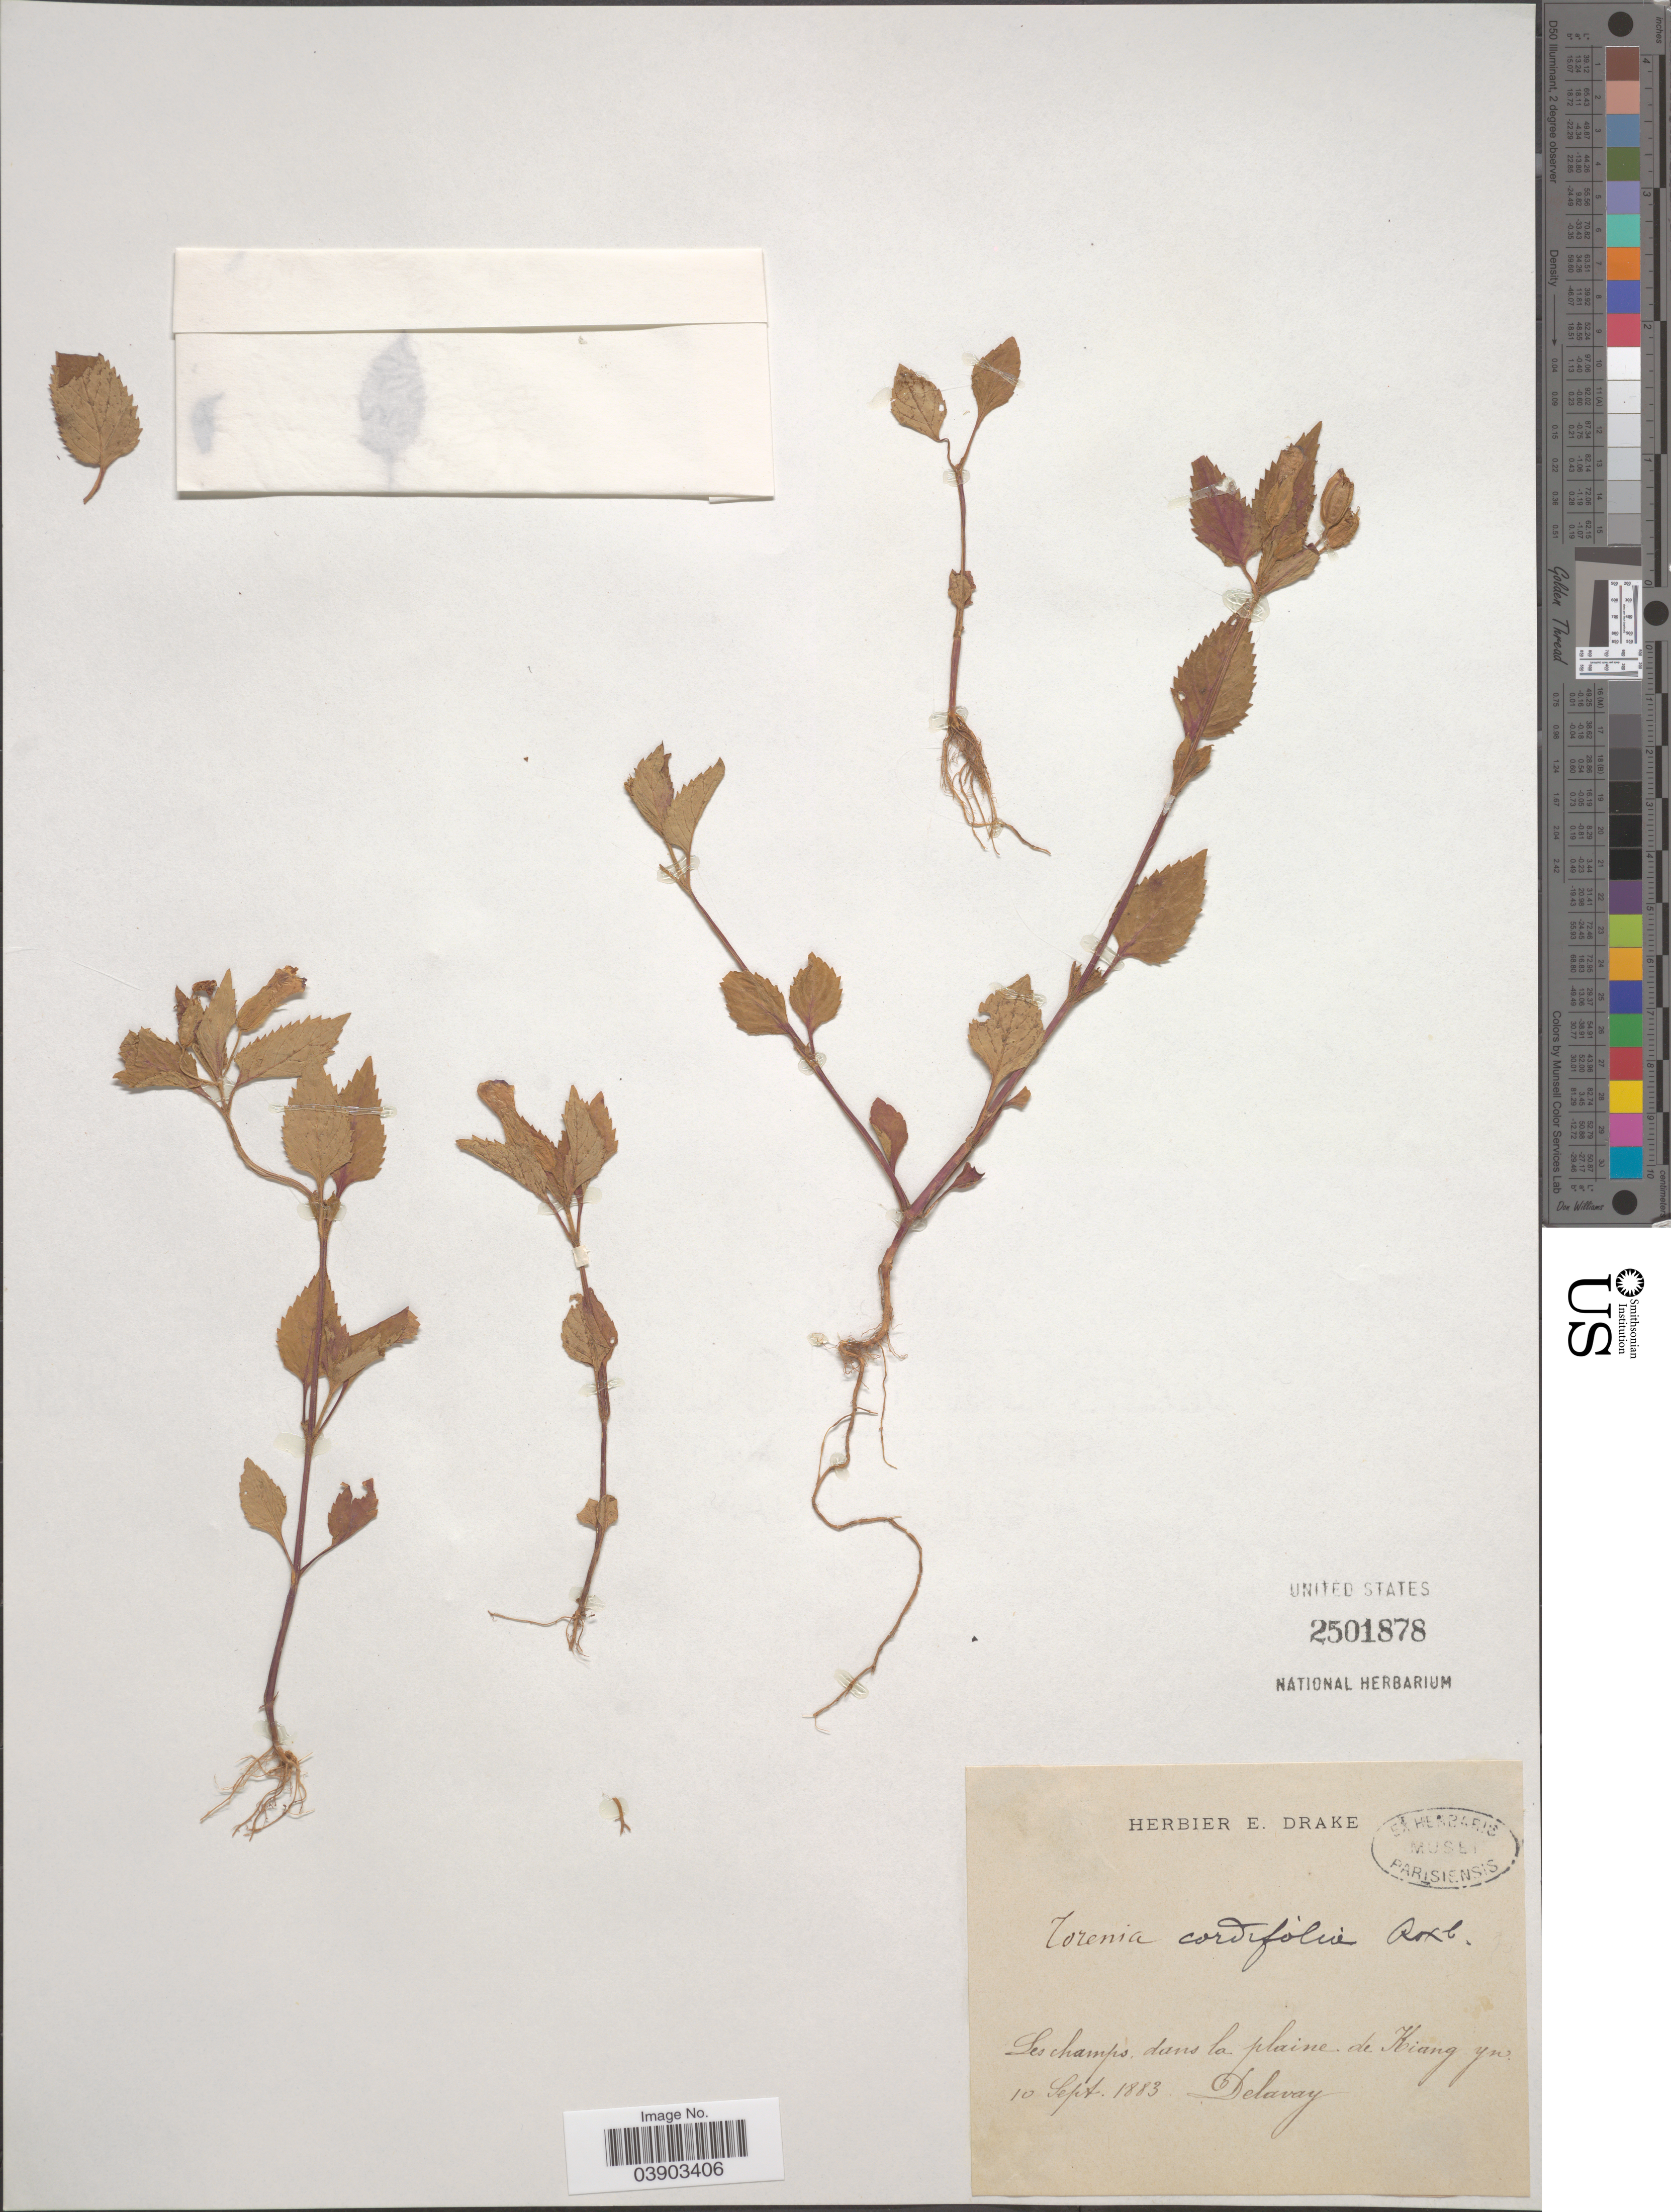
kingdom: Plantae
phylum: Tracheophyta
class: Magnoliopsida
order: Lamiales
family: Linderniaceae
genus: Torenia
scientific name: Torenia cordifolia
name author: Roxb.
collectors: Delavay, --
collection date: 1883-09-10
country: China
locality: Les champs dans la plaine de Kiang yu.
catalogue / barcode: US 2501878